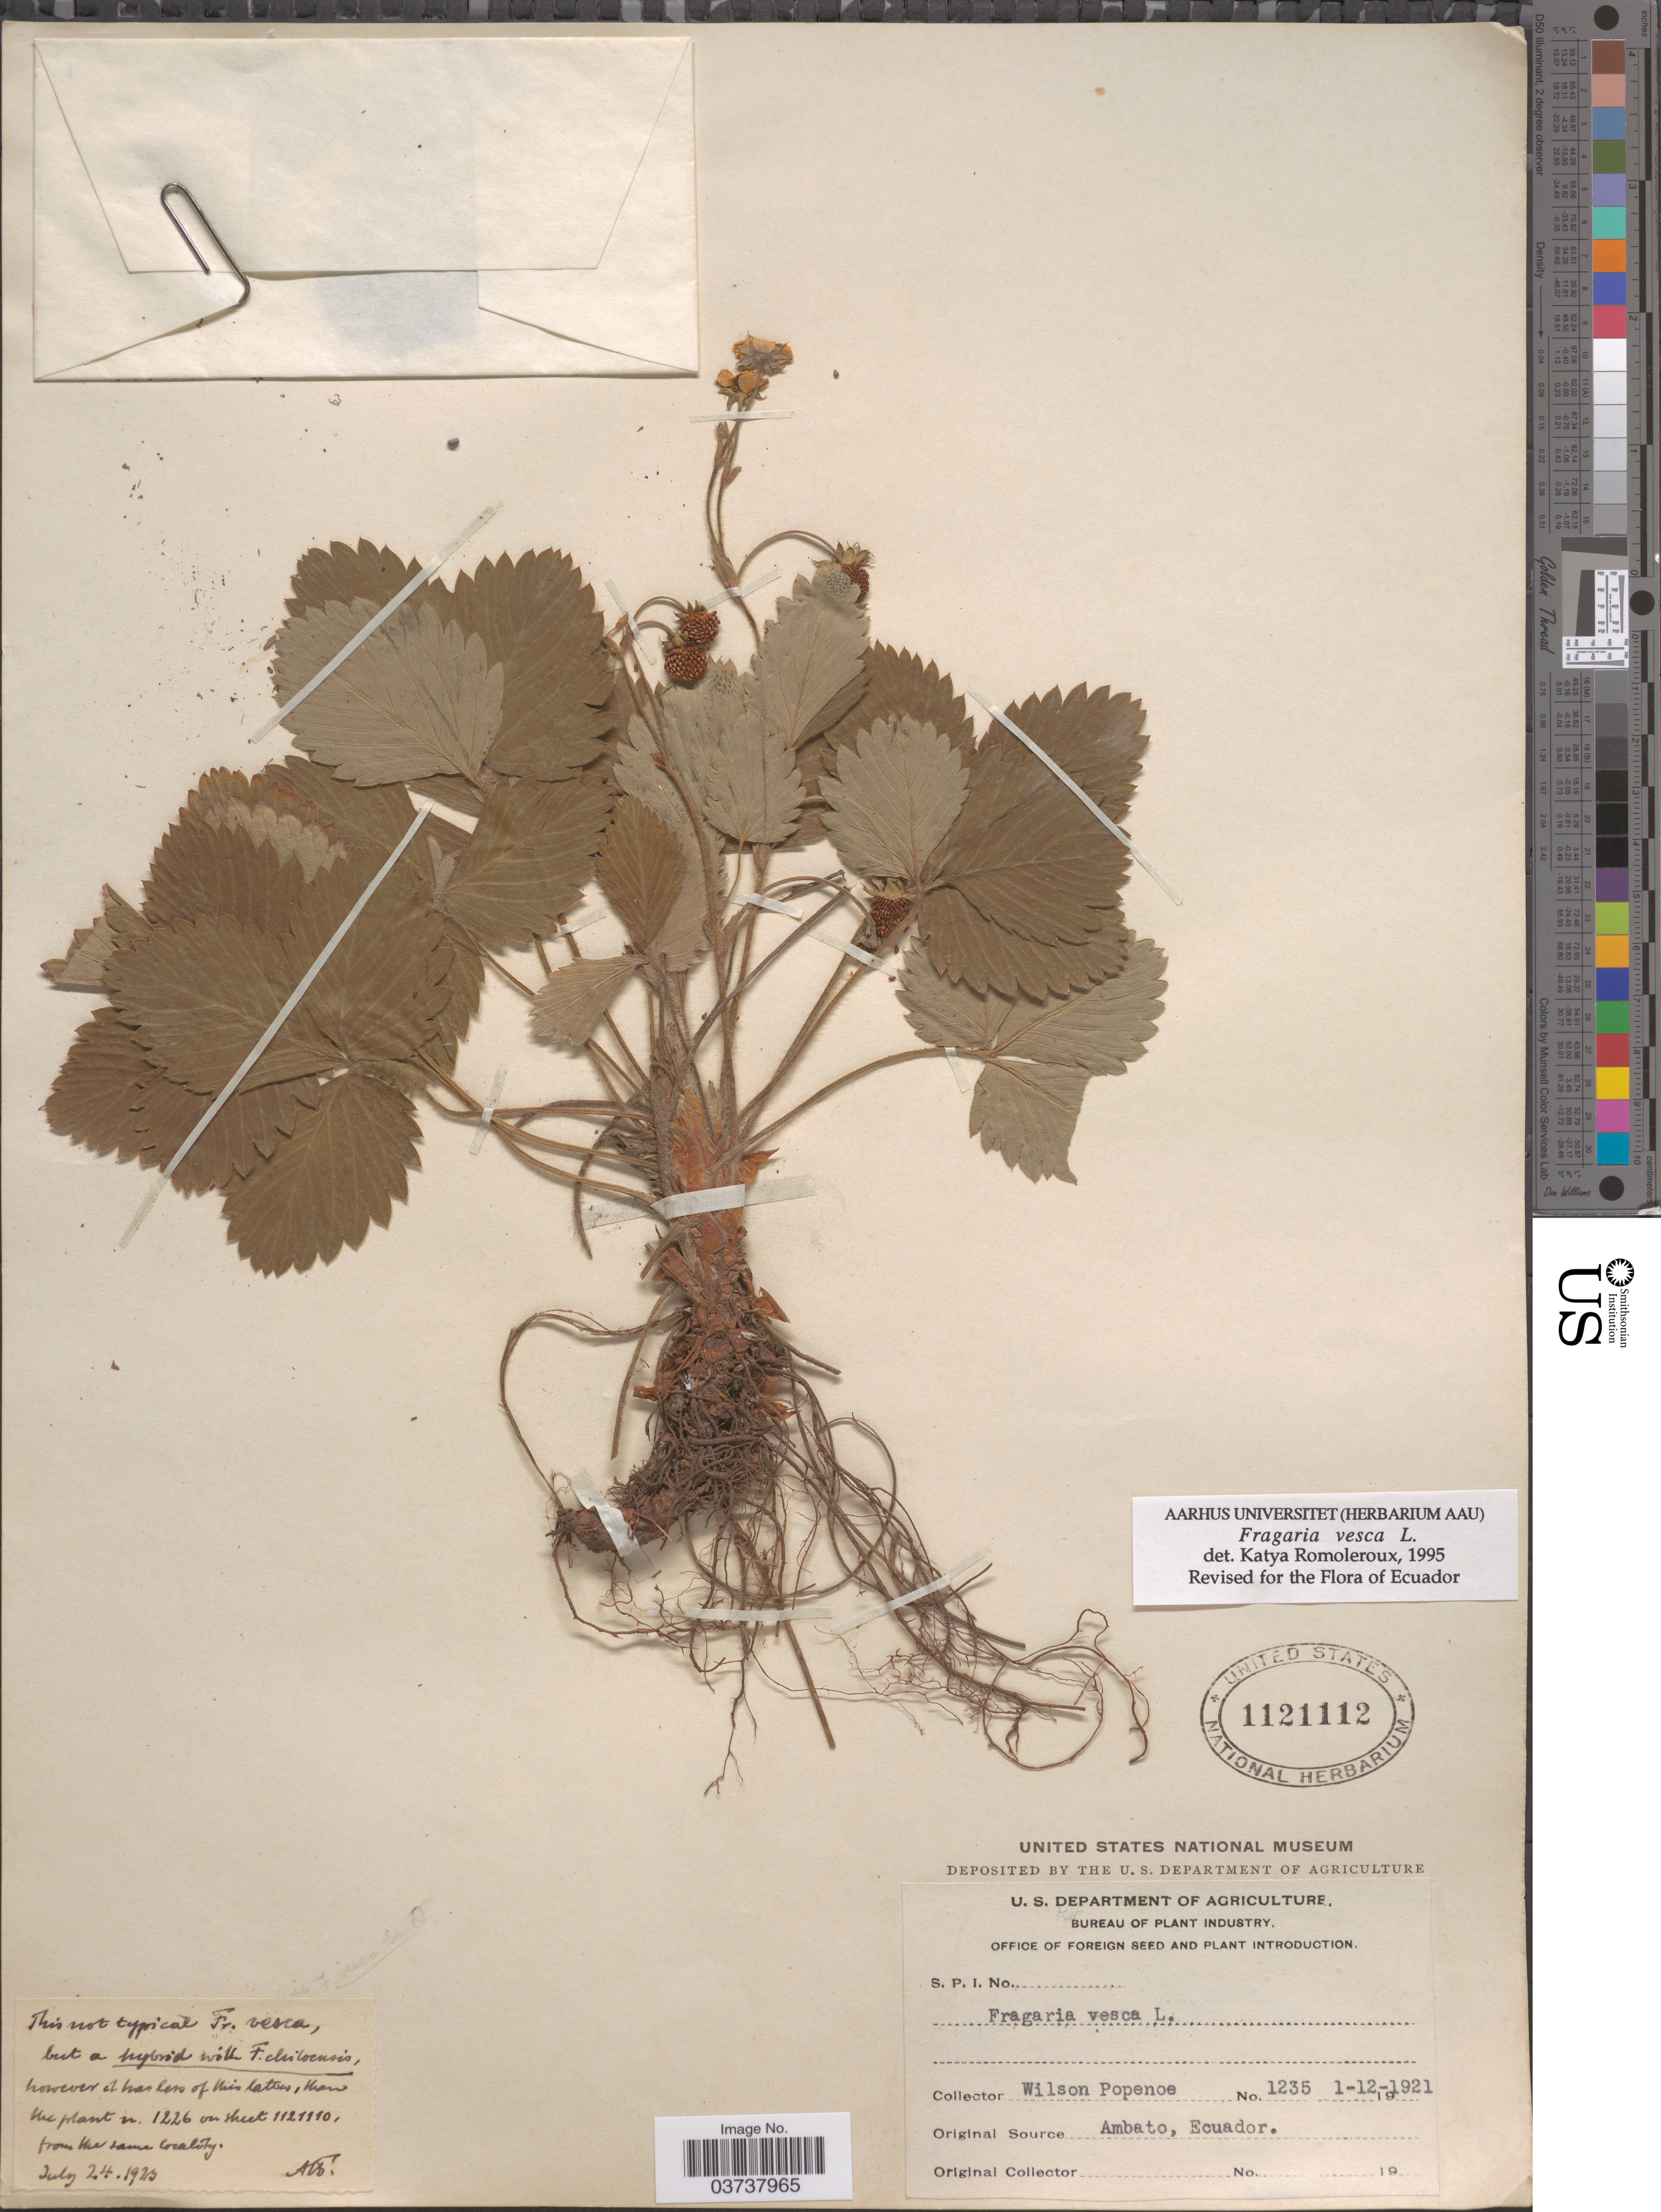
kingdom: Plantae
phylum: Tracheophyta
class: Magnoliopsida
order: Rosales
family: Rosaceae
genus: Fragaria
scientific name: Fragaria vesca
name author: L.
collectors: F. Popenoe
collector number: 1235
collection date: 1921-12-01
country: Ecuador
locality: Ambato.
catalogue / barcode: US 1121112